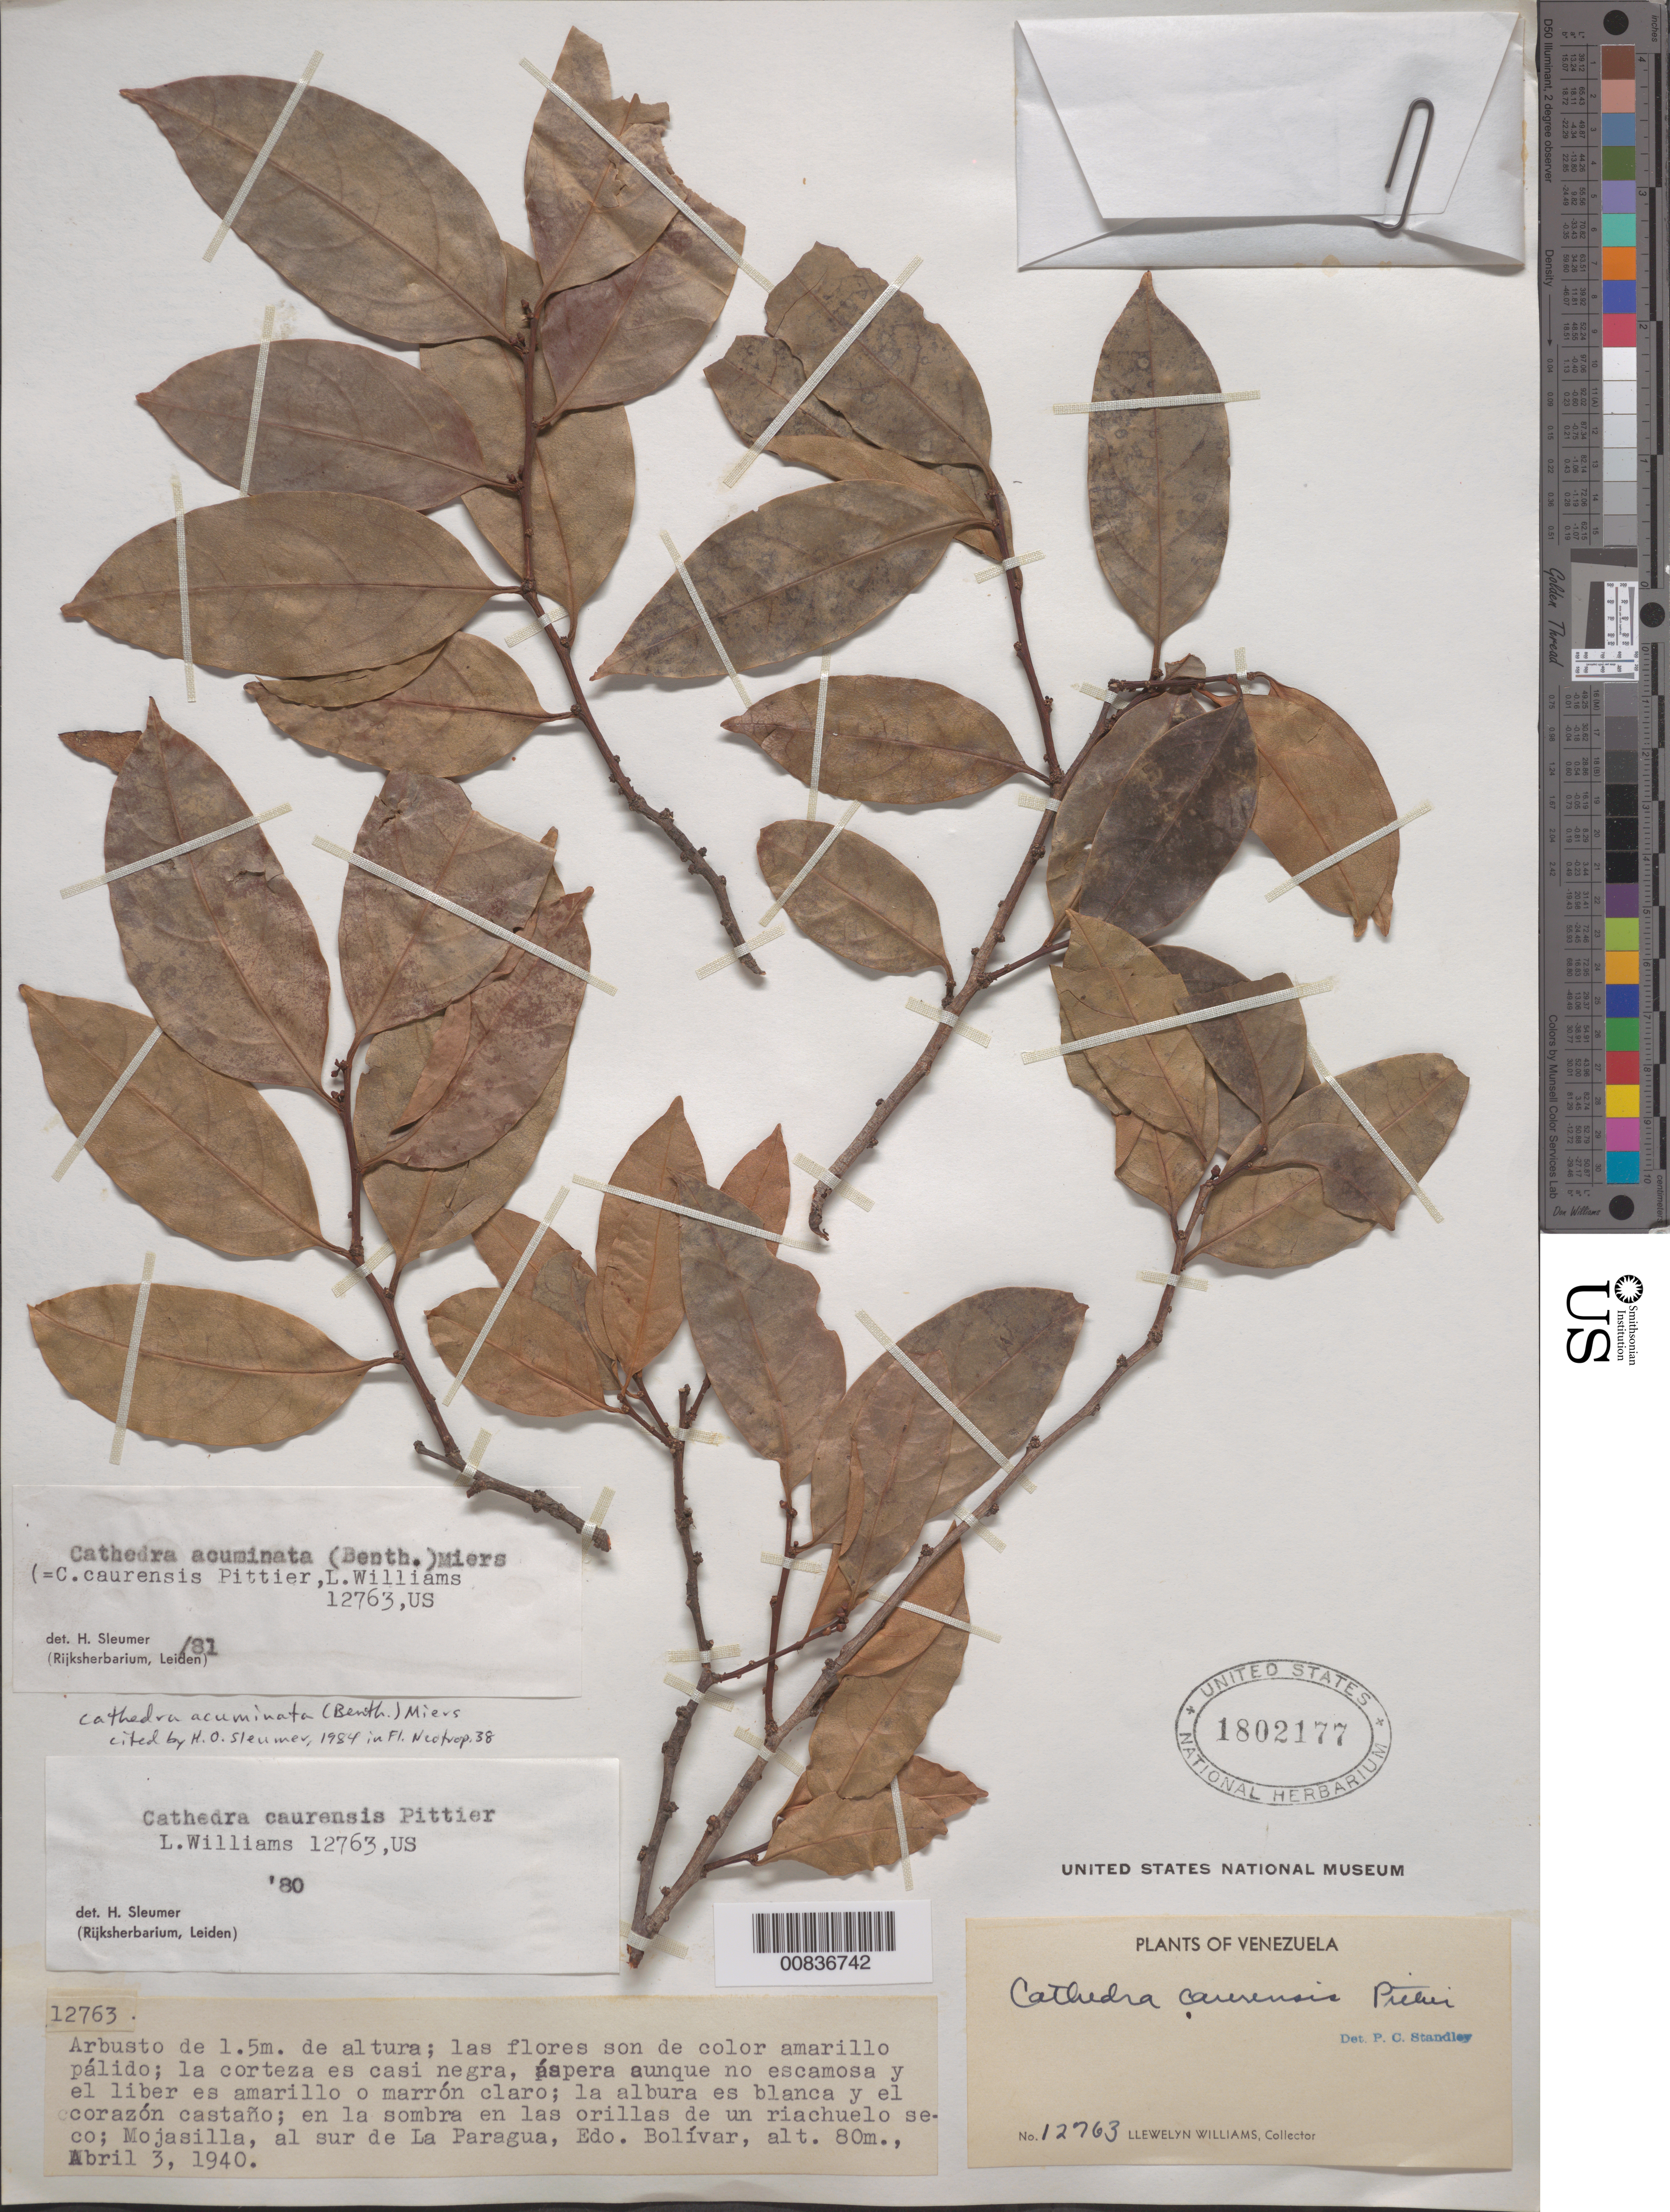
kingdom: Plantae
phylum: Tracheophyta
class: Magnoliopsida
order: Santalales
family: Aptandraceae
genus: Cathedra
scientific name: Cathedra acuminata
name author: (Benth.) Miers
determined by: Sleumer, H. O.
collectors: Ll. Williams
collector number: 12763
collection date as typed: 3-Apr-40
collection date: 1940-04-03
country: Venezuela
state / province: Bolívar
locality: La Mojasilla, al sur de La Paragua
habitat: Sombra en las orilla de un riachuelo seco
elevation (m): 80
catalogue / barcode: US 1802177